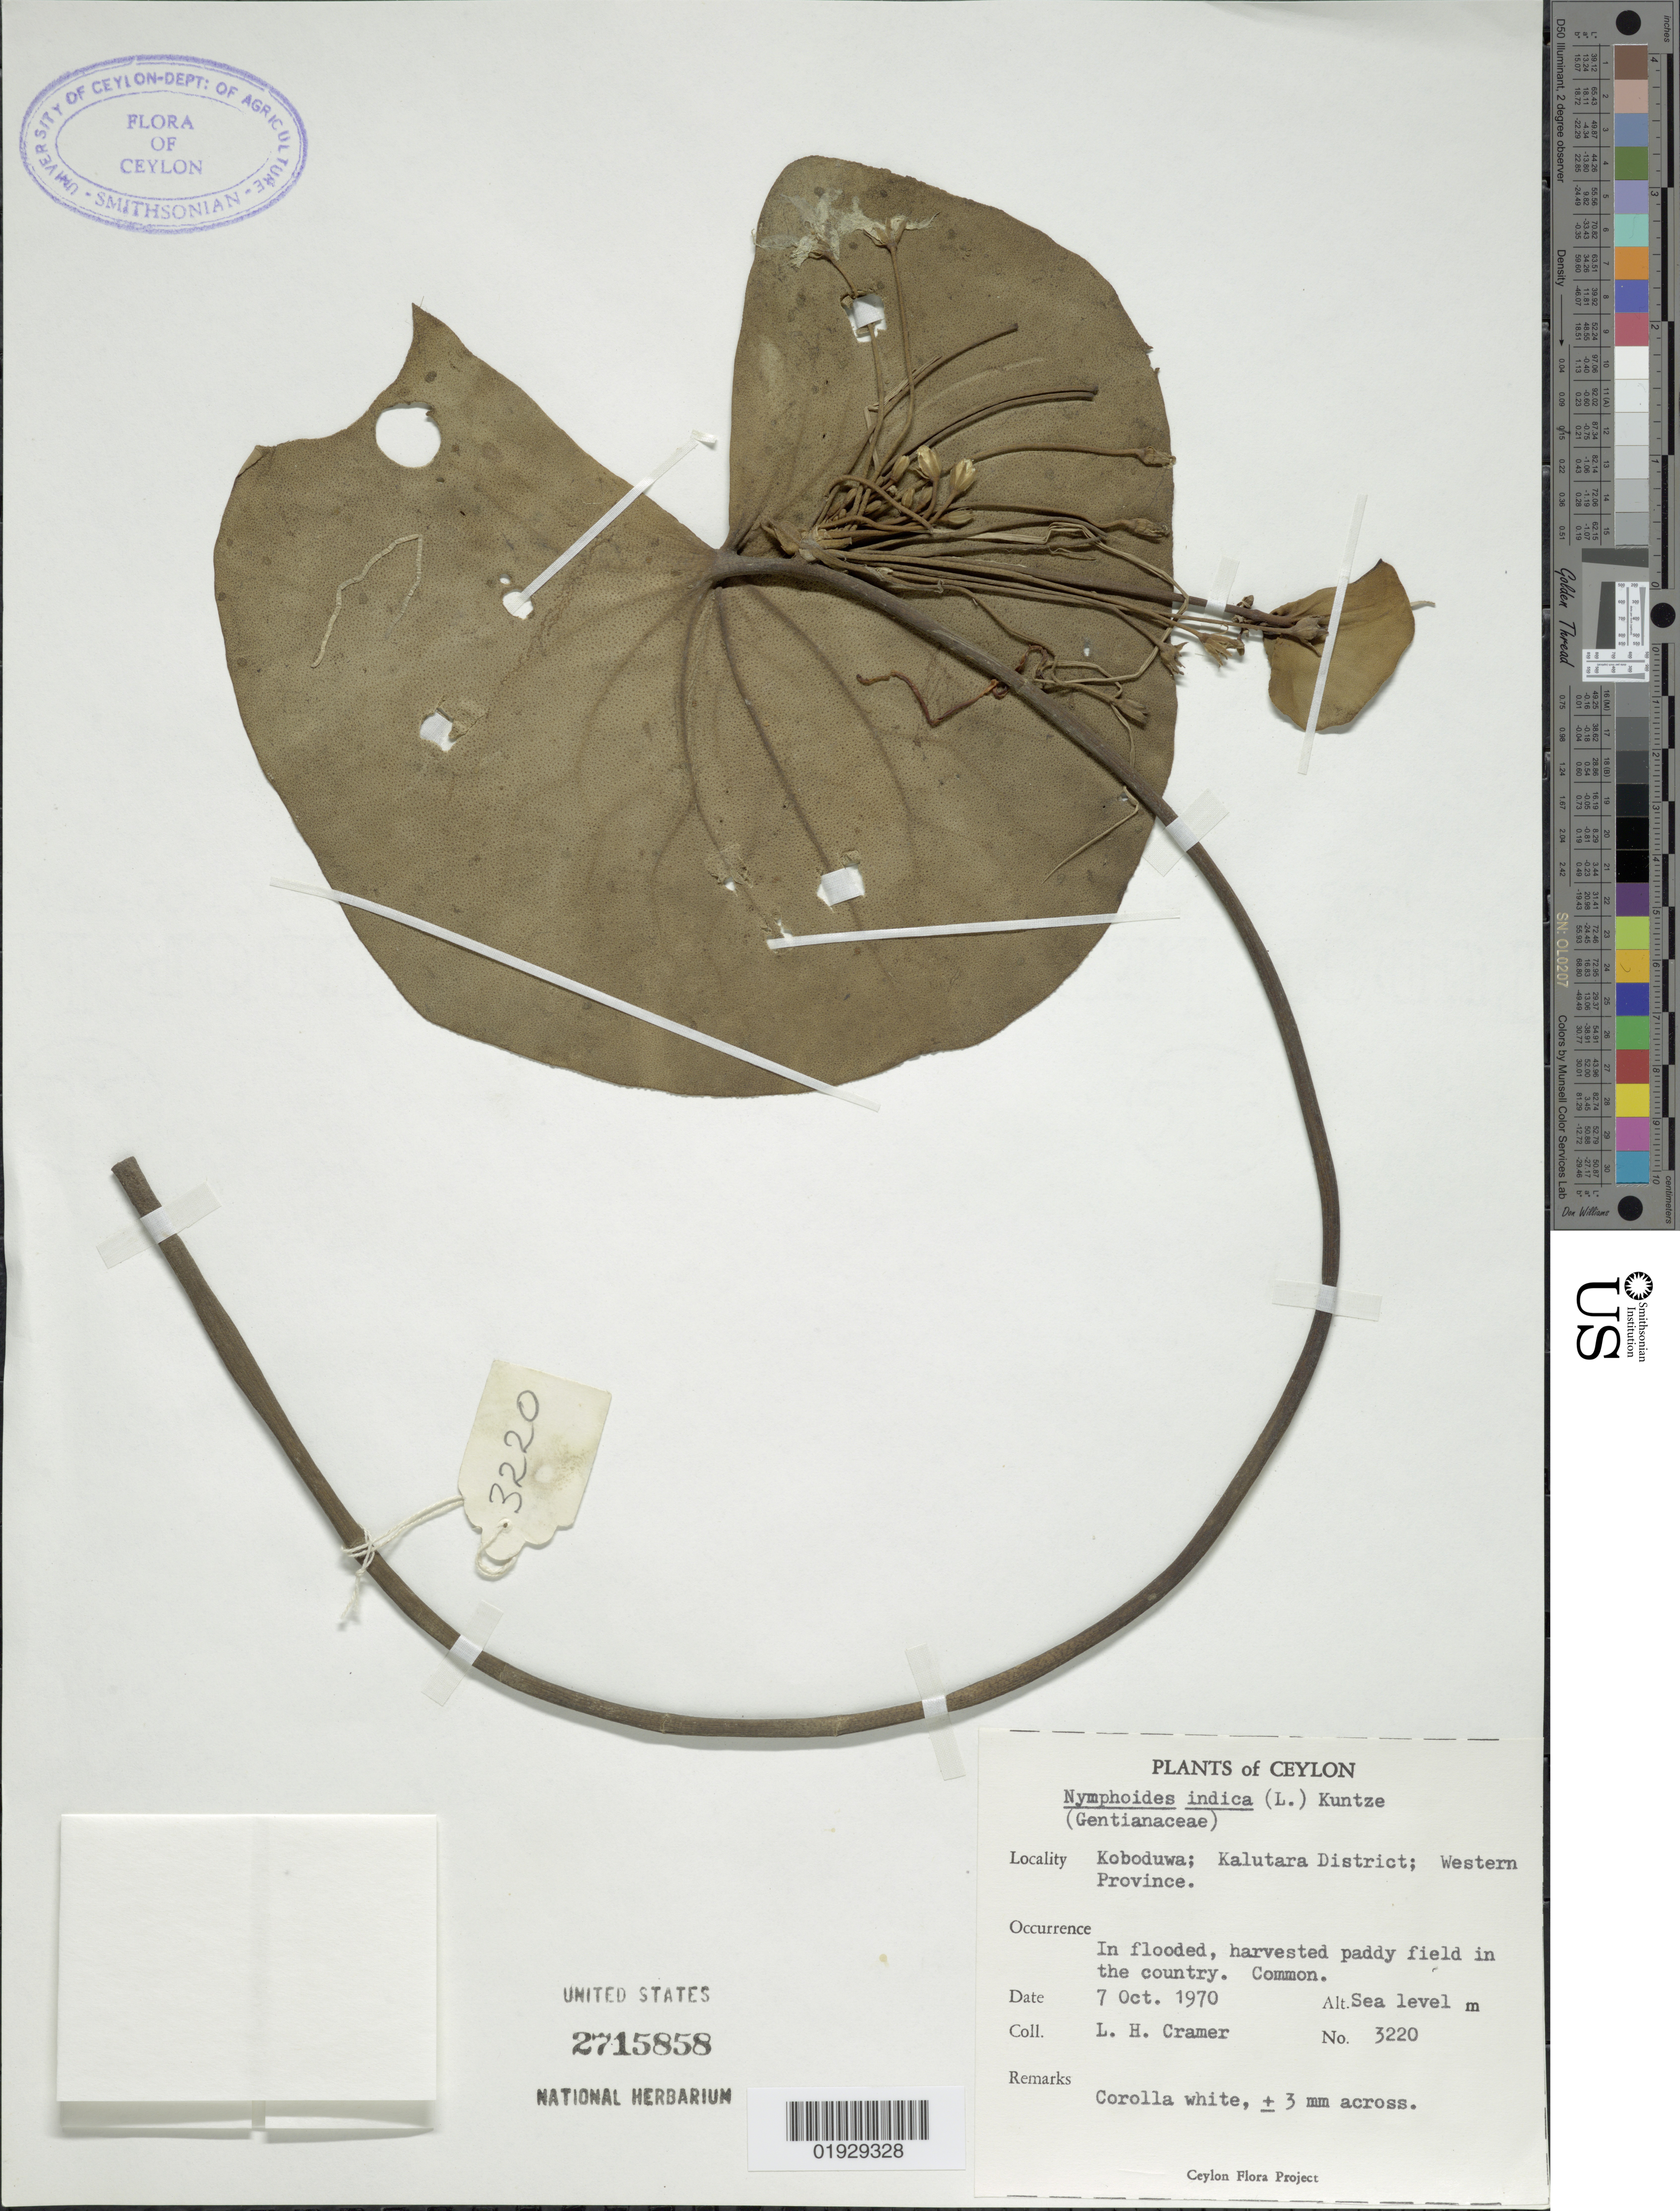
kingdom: Plantae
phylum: Tracheophyta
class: Magnoliopsida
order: Asterales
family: Menyanthaceae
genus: Nymphoides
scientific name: Nymphoides indica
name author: (L.) Kuntze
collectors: L. H. Cramer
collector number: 3220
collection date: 1970-10-07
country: Sri Lanka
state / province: Western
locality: Ceylon. Koboduwa; Kalutara District; Western Province.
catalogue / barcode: US 2715858